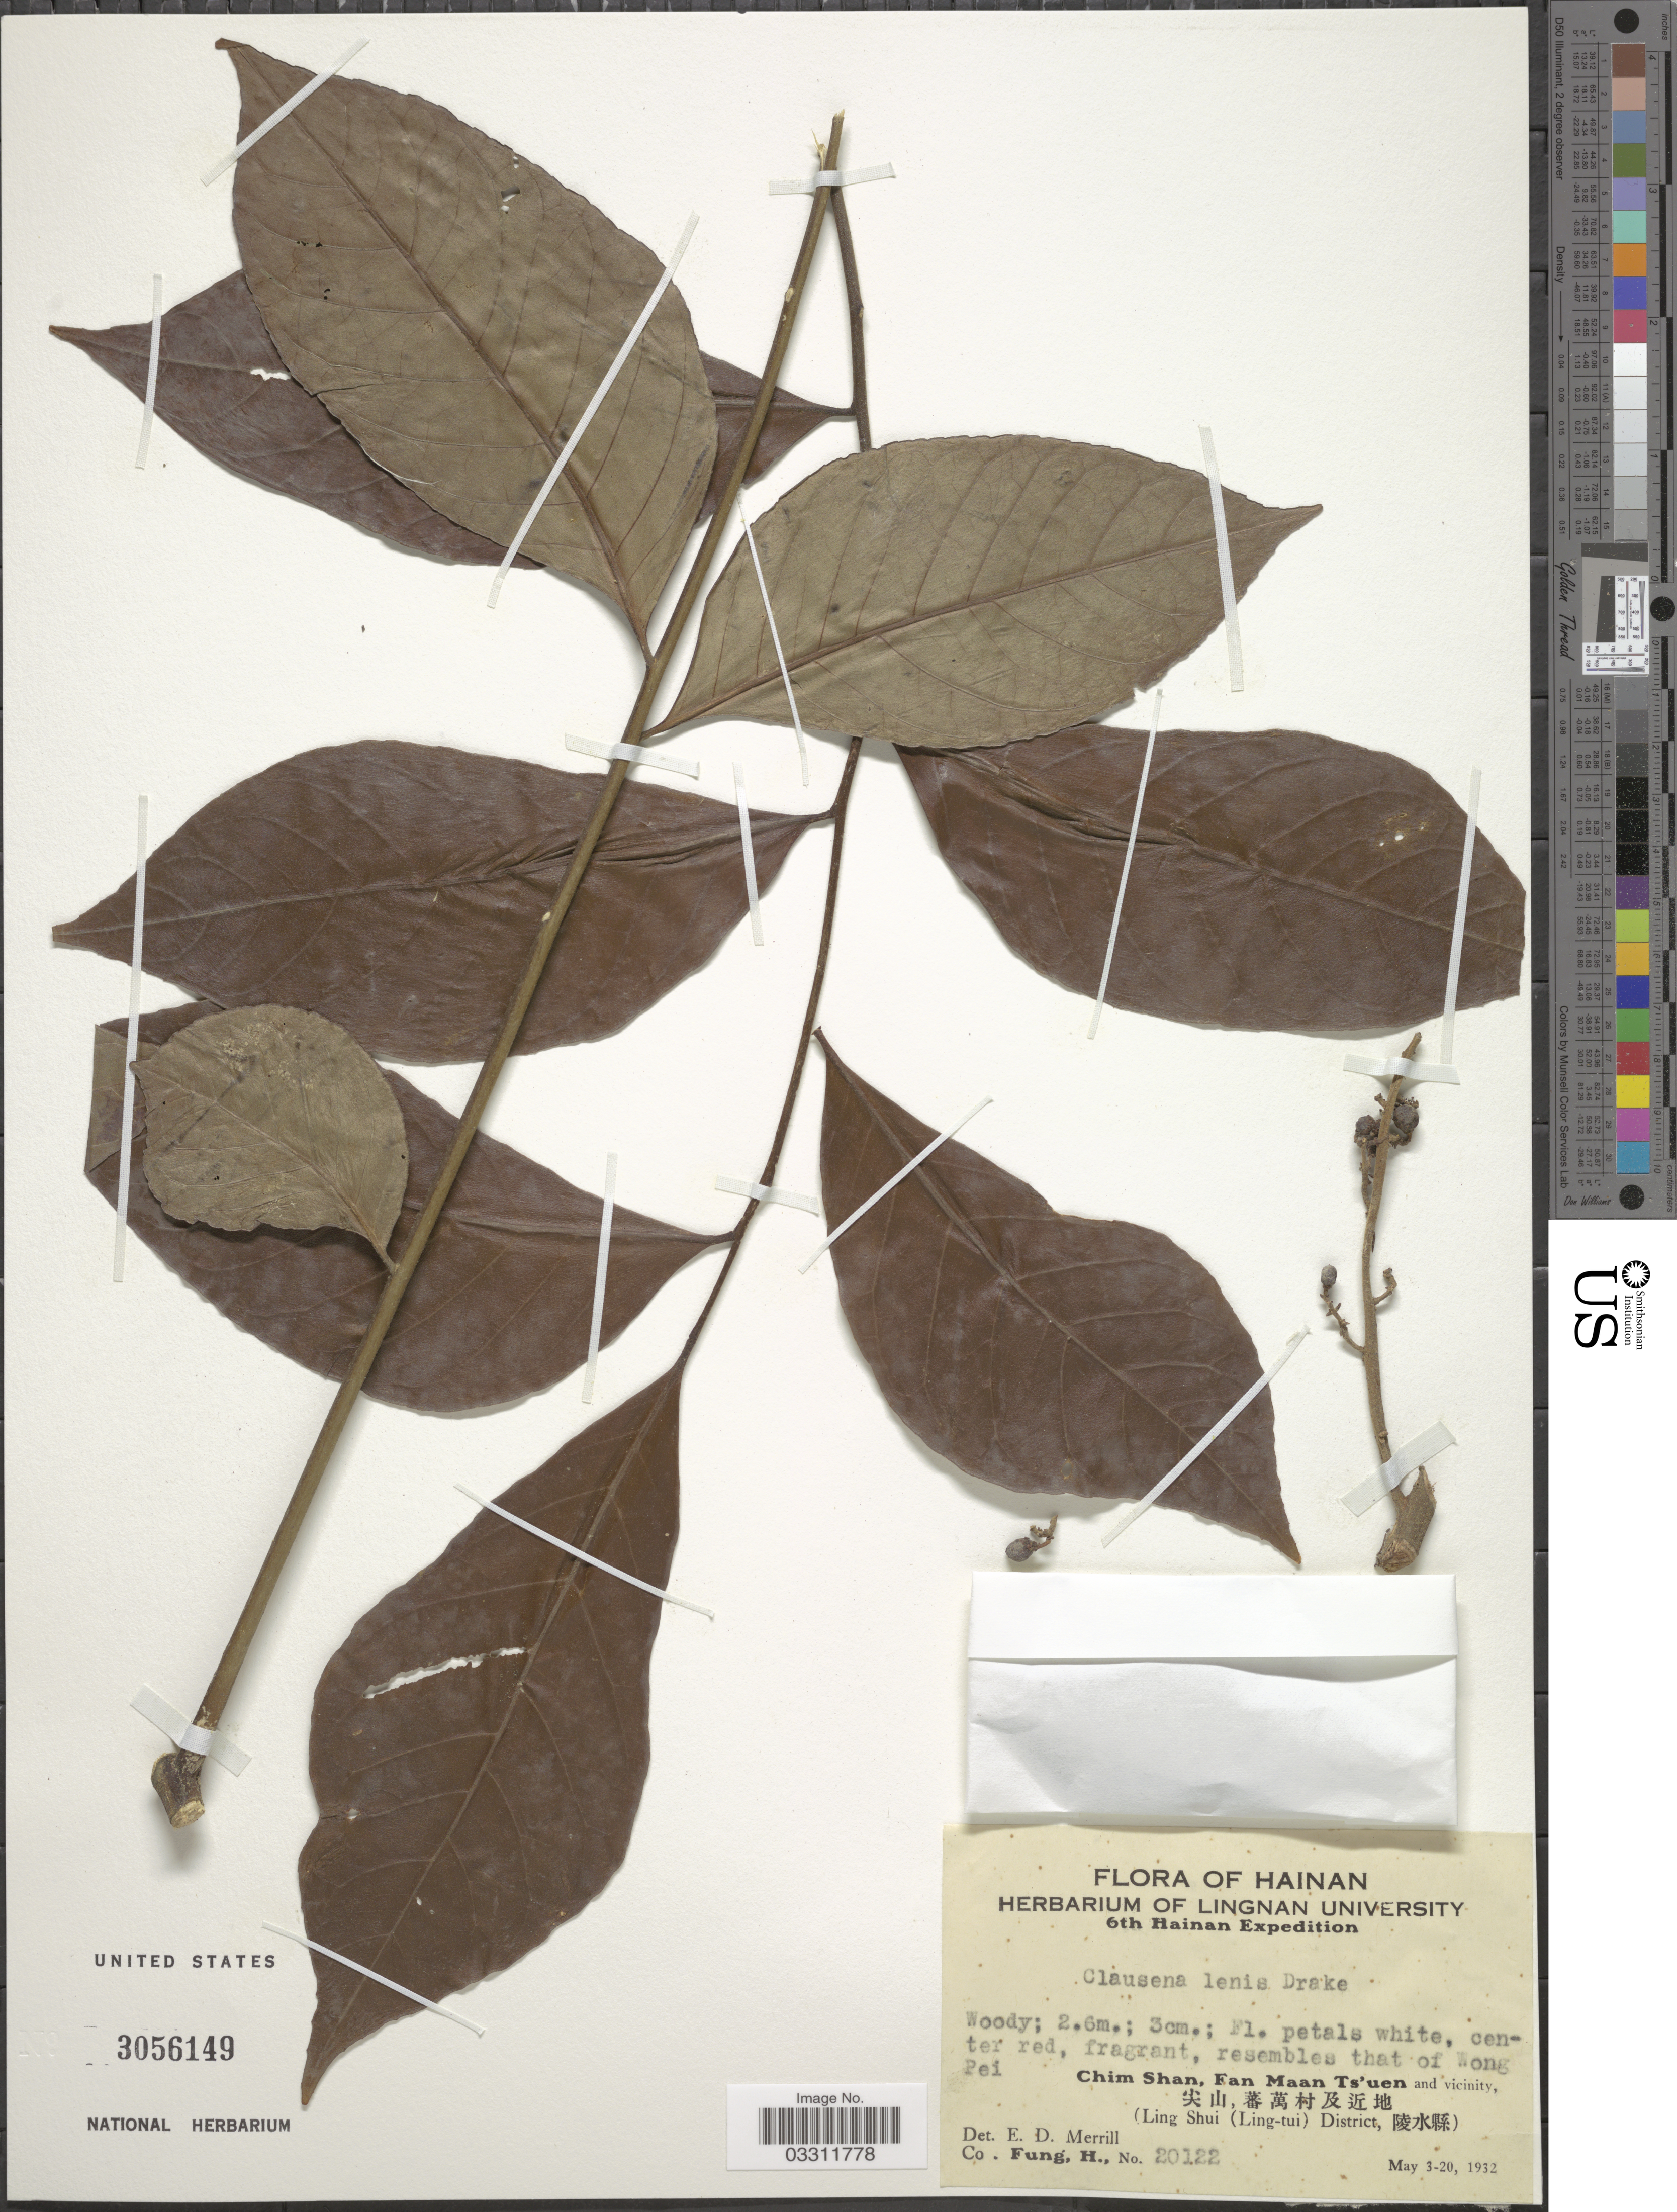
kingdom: Plantae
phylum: Tracheophyta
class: Magnoliopsida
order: Sapindales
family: Rutaceae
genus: Clausena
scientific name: Clausena lenis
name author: Drake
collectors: H. Fung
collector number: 20122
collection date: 1932-05-03/1932-05-20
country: China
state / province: Hainan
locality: Chim Shan, Fan Maan Ts'uen and vicinity, X. (Ling Shui (Ling-tui) District, X).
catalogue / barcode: US 3056149